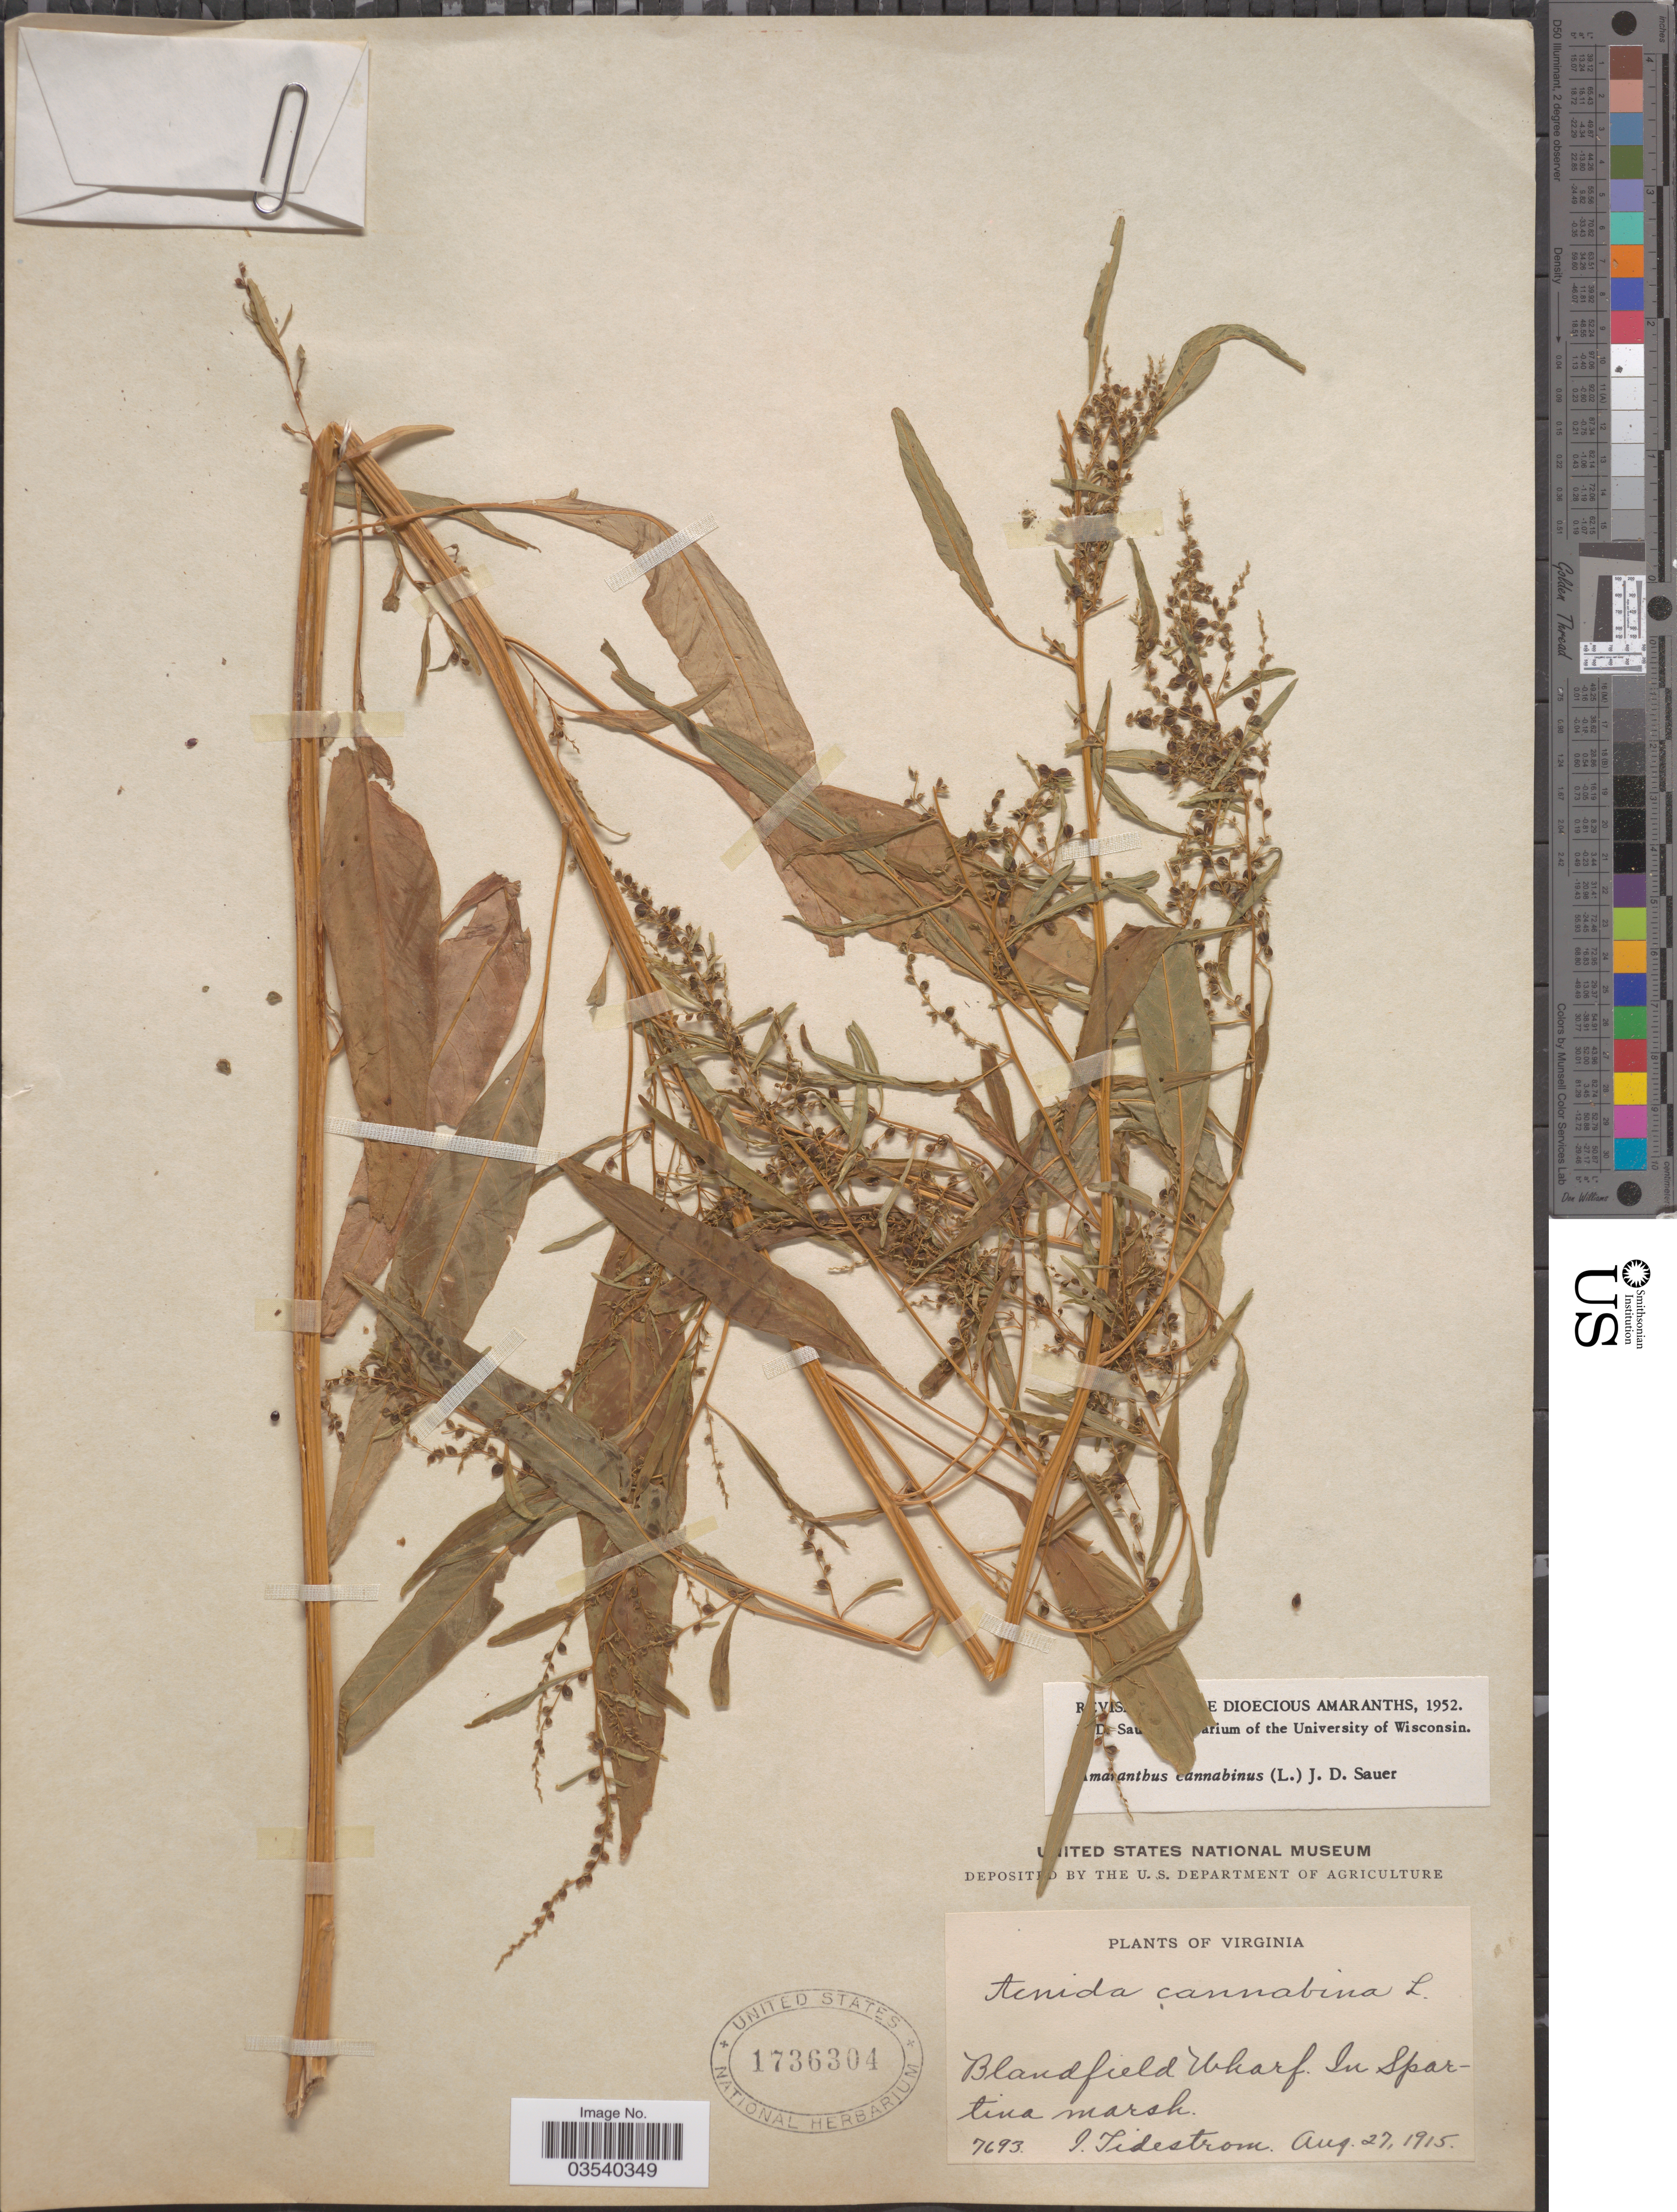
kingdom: Plantae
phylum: Tracheophyta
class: Magnoliopsida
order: Caryophyllales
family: Amaranthaceae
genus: Amaranthus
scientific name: Amaranthus cannabinus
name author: (L.) E.G. F. Sauer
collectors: I. F. Tidestrom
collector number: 7693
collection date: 1915-08-27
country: United States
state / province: Virginia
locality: Blandfield Wharf. In Spartina marsh.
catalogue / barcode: US 1736304